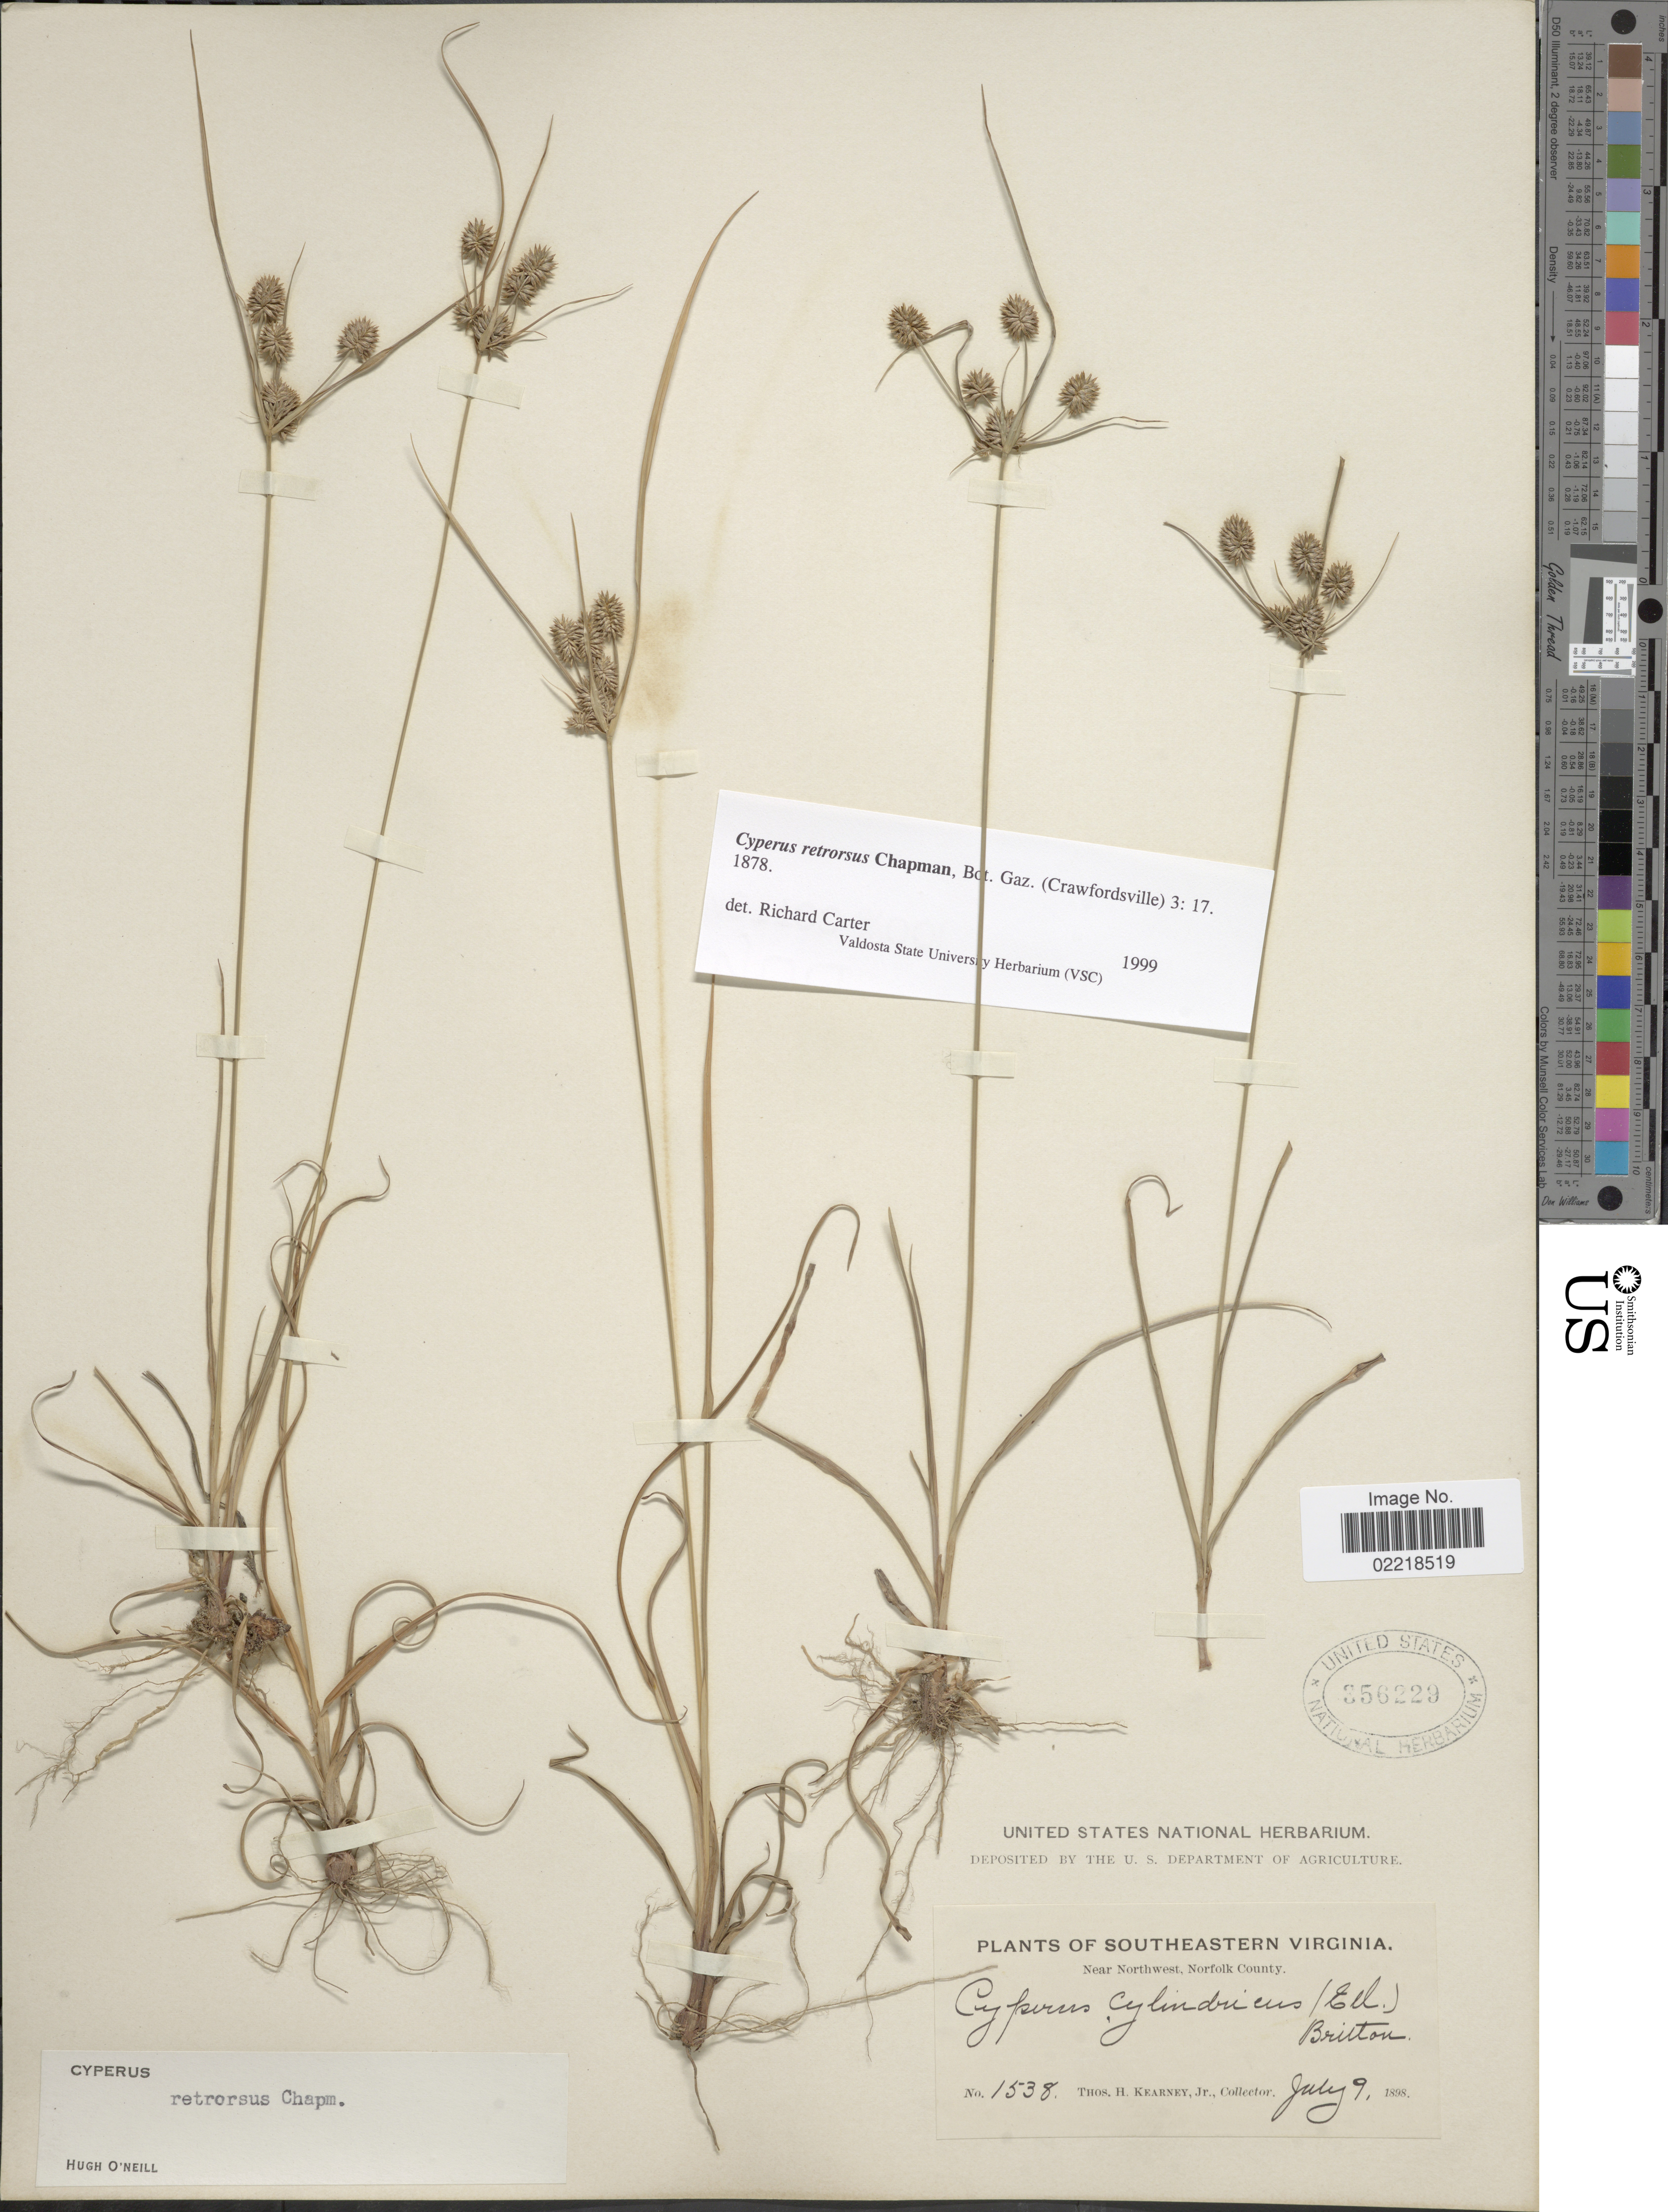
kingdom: Plantae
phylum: Tracheophyta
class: Liliopsida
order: Poales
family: Cyperaceae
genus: Cyperus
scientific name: Cyperus retrorsus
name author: Chapm.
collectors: T. H. Kearney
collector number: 1538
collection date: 1898-07-09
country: United States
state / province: Virginia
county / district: City of Norfolk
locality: Southeastern Virginia, near Norhtwest, Norfolk County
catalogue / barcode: US 356229